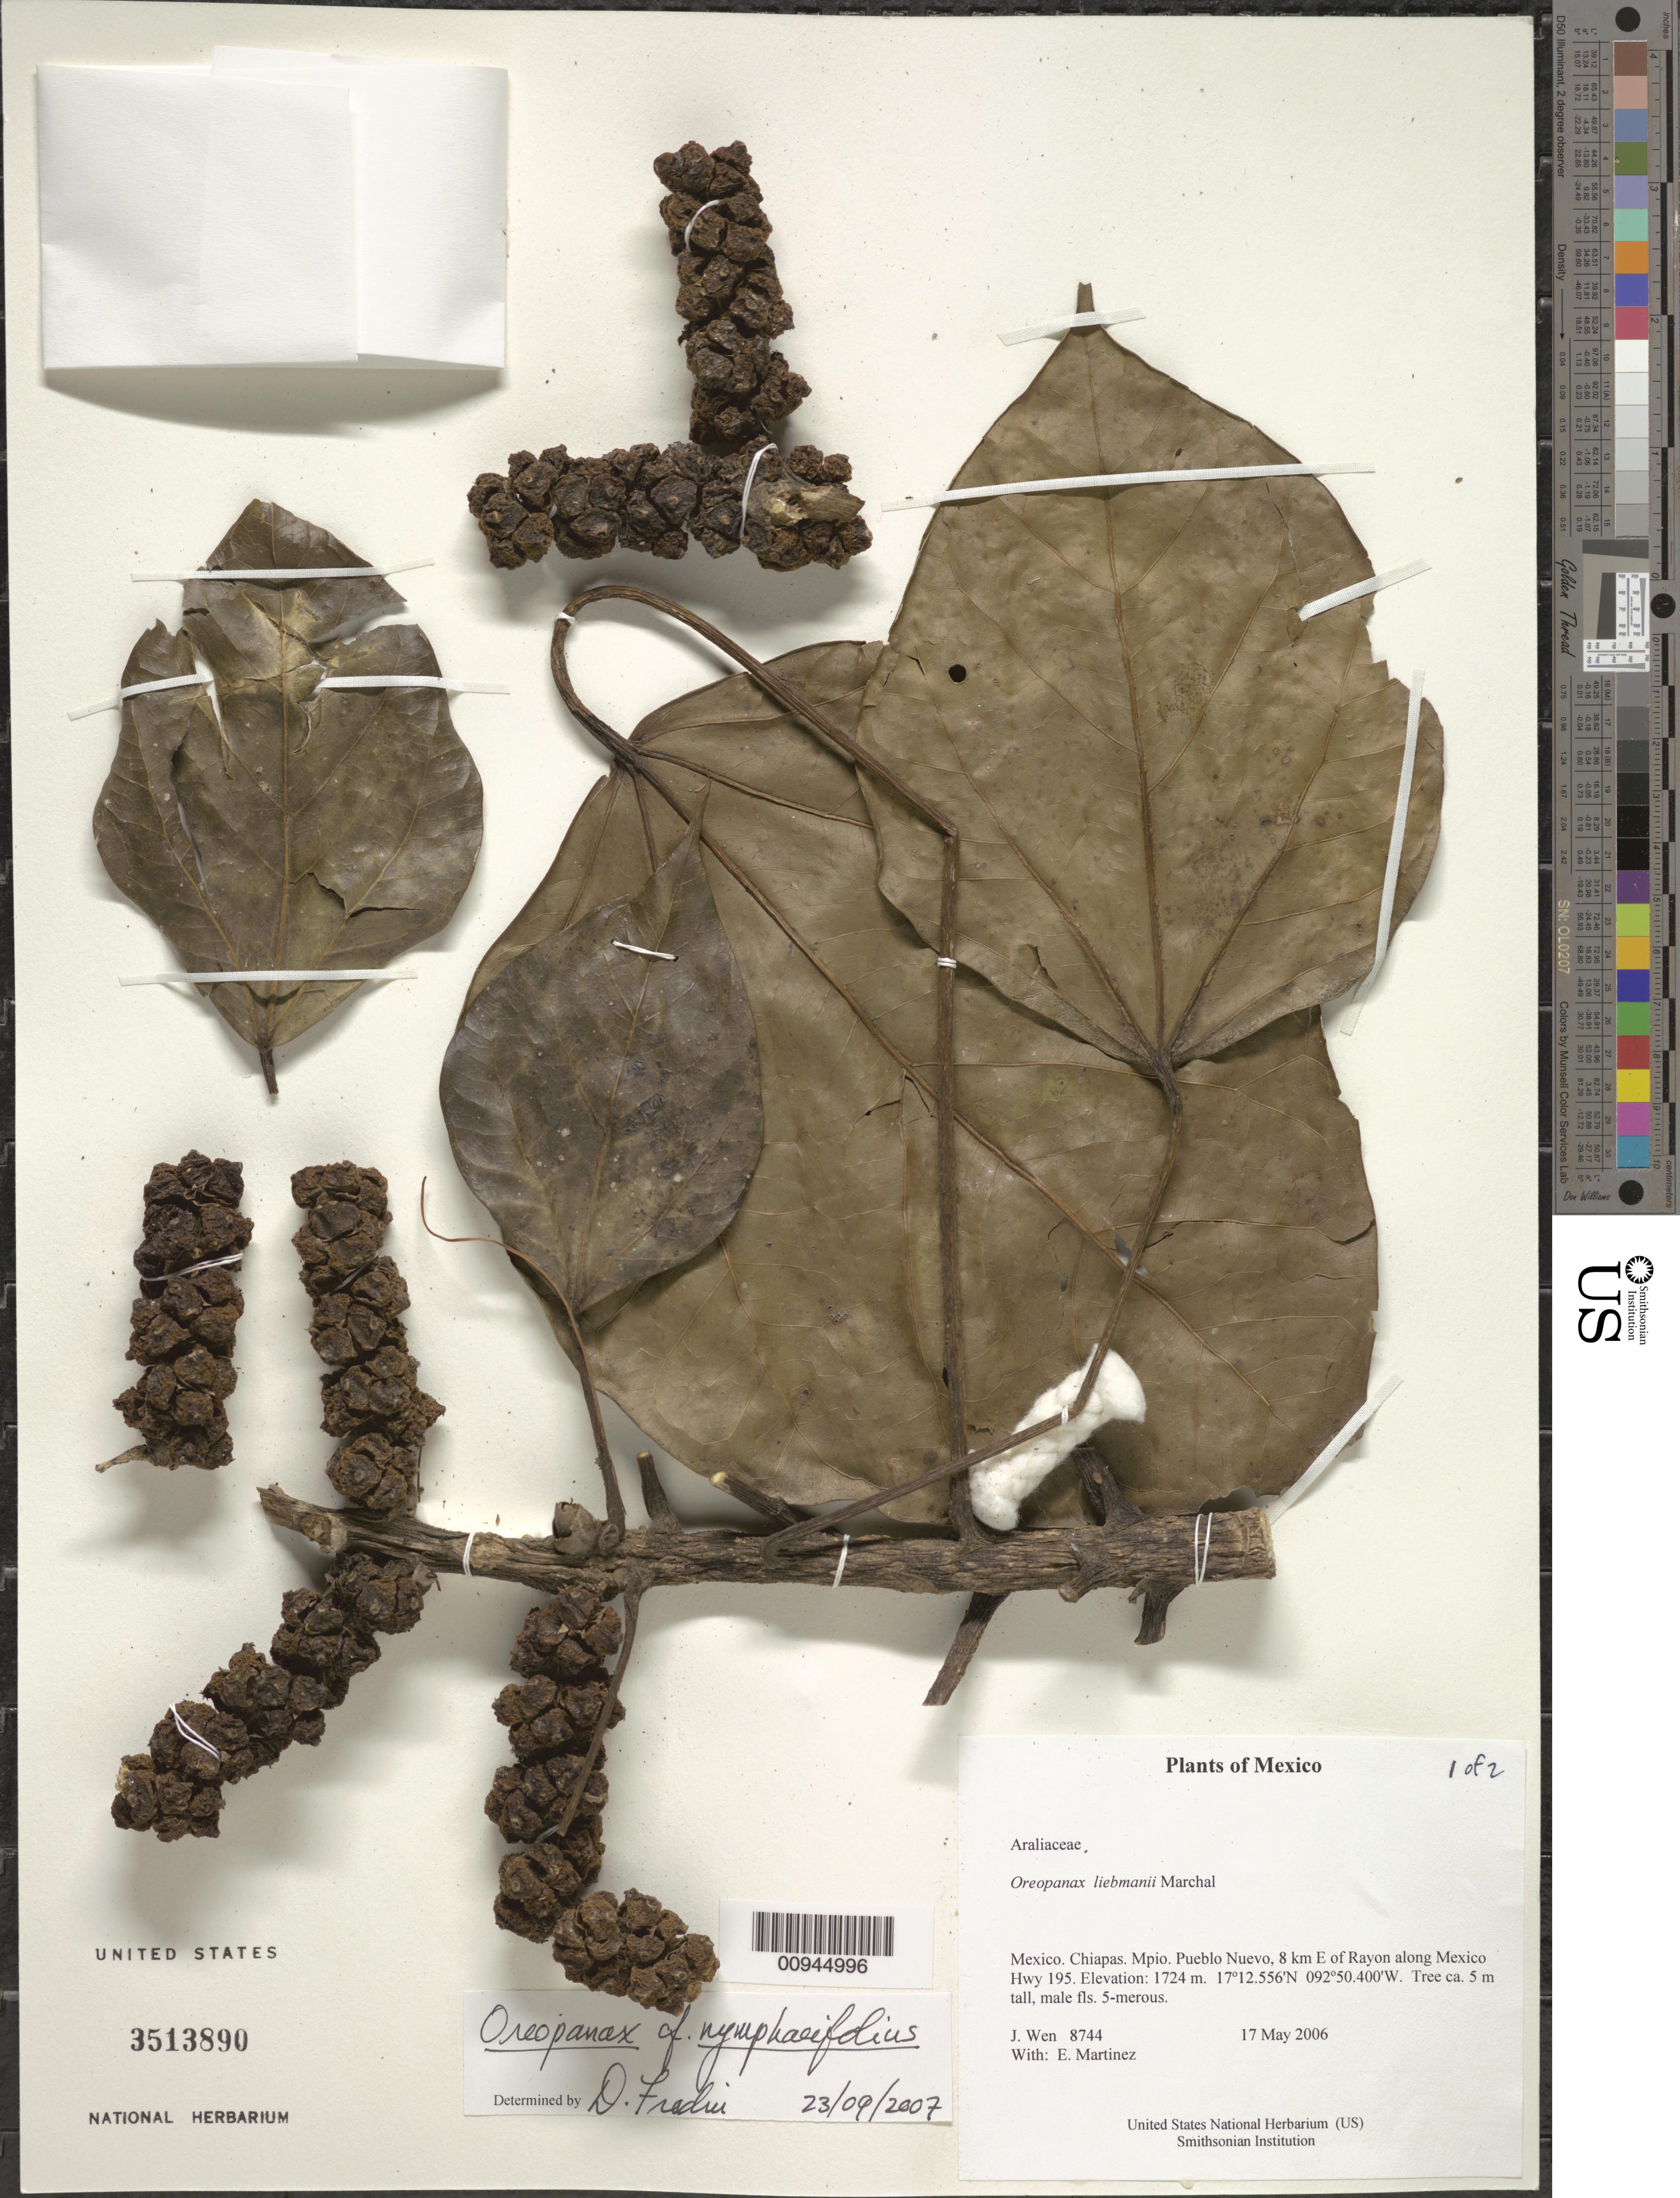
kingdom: Plantae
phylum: Tracheophyta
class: Magnoliopsida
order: Apiales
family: Araliaceae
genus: Oreopanax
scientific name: Oreopanax nymphaeifolius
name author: (Hibberd) G. Nicholson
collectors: J. Wen & E. Martínez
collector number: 8744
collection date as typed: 17 May 2006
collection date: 2006-05-17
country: Mexico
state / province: Chiapas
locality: Mpio. Pueblo Nuevo, 8 km E of Rayon along Mexico Hwy 195.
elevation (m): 1724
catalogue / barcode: US 3513890